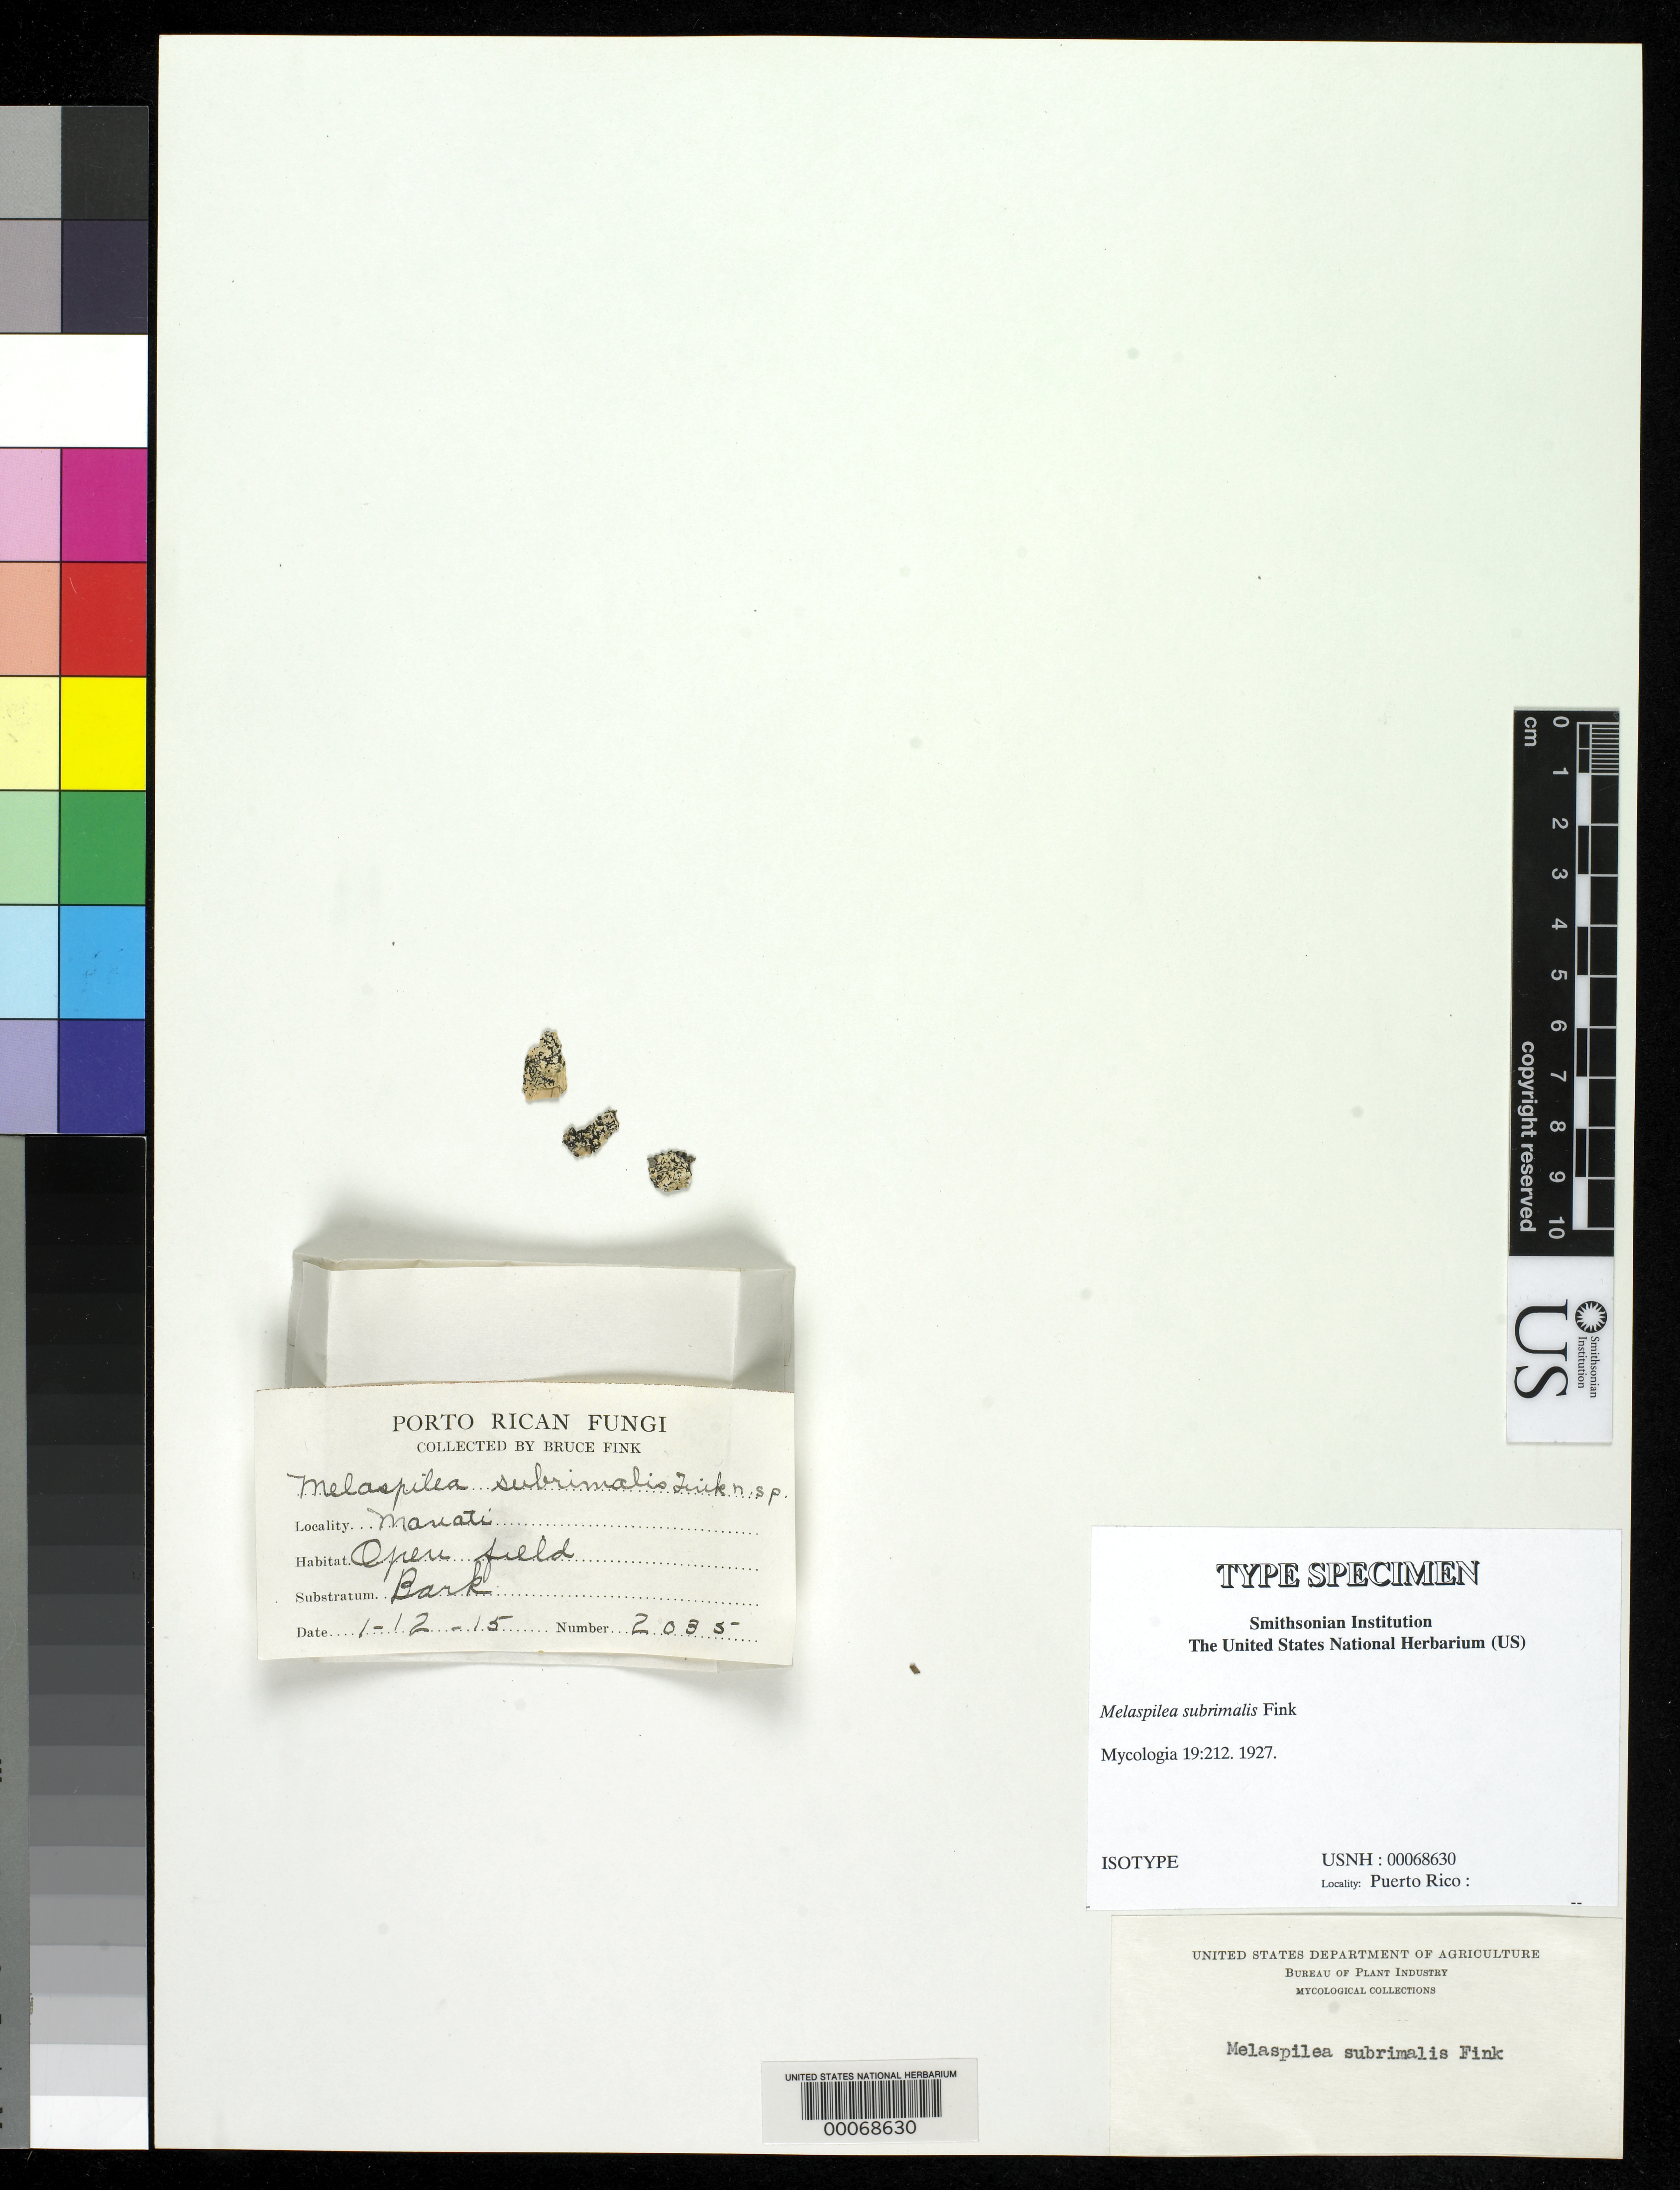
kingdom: Fungi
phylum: Ascomycota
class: Dothideomycetes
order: Eremithallales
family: Melaspileaceae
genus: Melaspilea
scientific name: Melaspilea subrimalis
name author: Fink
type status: Isotype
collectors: B. Fink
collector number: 2035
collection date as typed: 12 Jan 1915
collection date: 1915-01-12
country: Puerto Rico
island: Greater Antilles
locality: Manati.